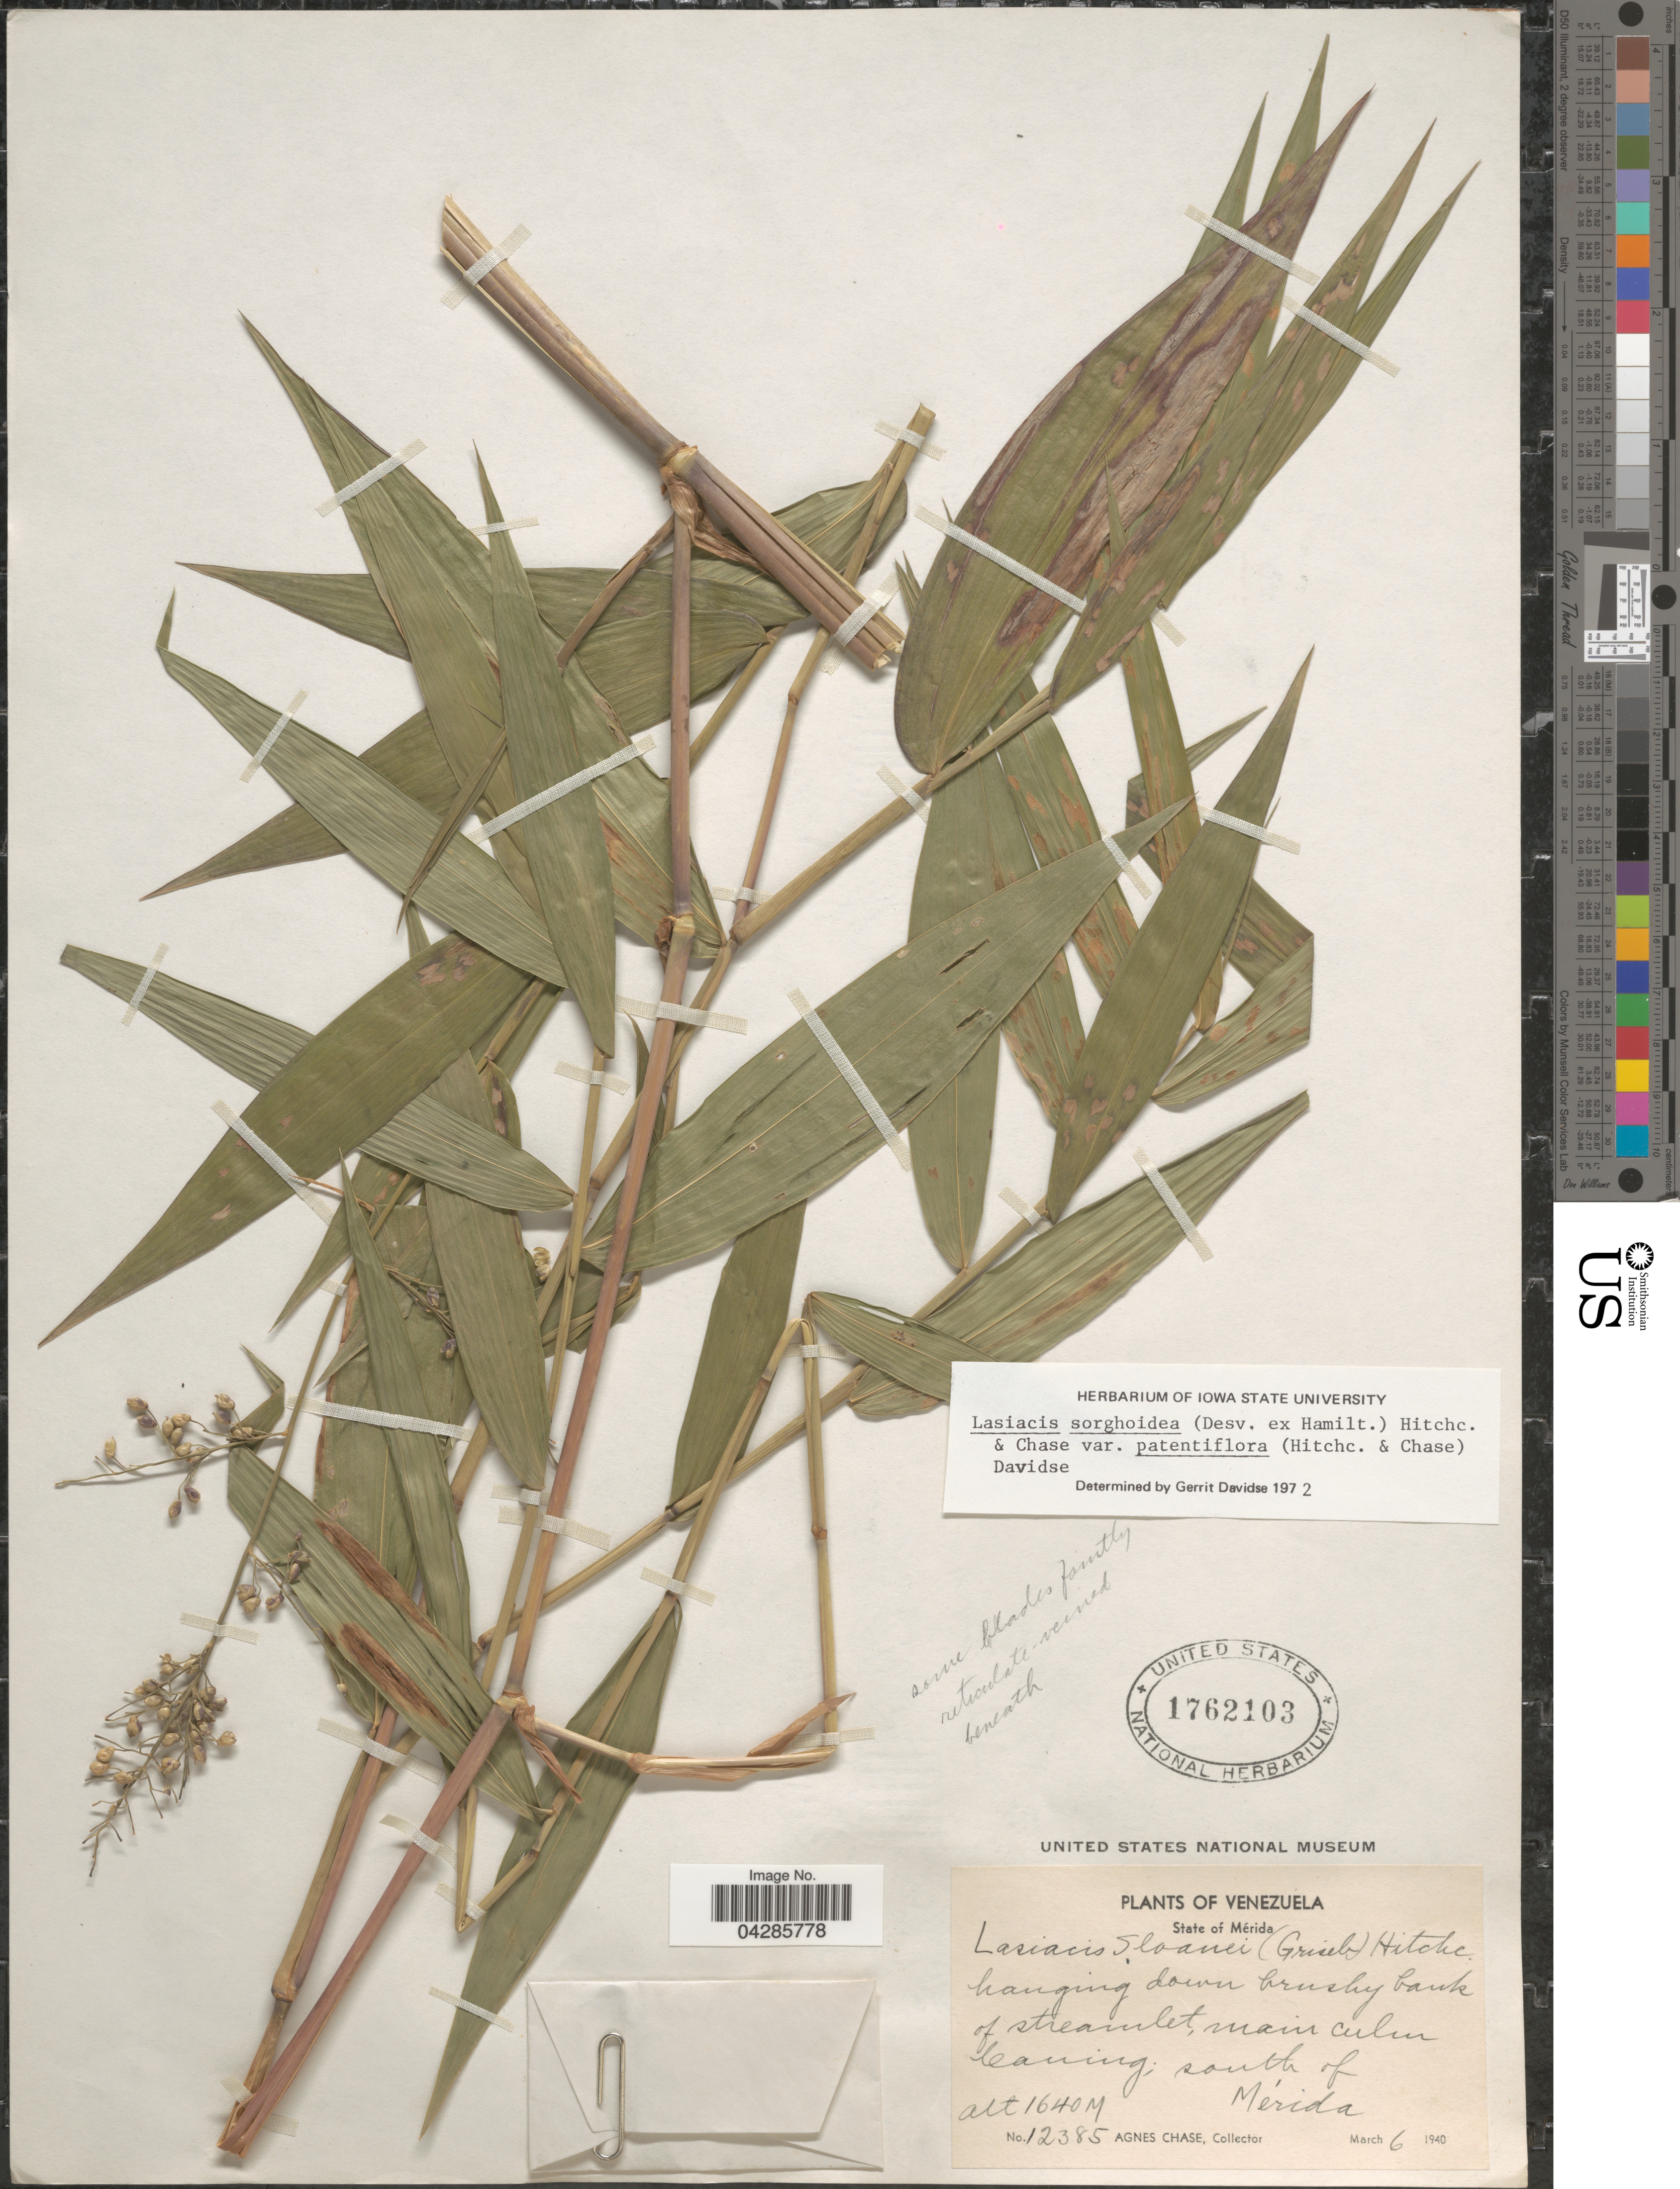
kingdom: Plantae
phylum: Tracheophyta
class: Liliopsida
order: Poales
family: Poaceae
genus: Lasiacis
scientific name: Lasiacis sorghoidea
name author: (Desv. ex Ham.) Hitchc. & Chase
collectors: A. Chase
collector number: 12385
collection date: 1940-03-06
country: Venezuela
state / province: Merida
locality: State of Mérida. South of Mérida.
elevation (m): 1640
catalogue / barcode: US 1762103